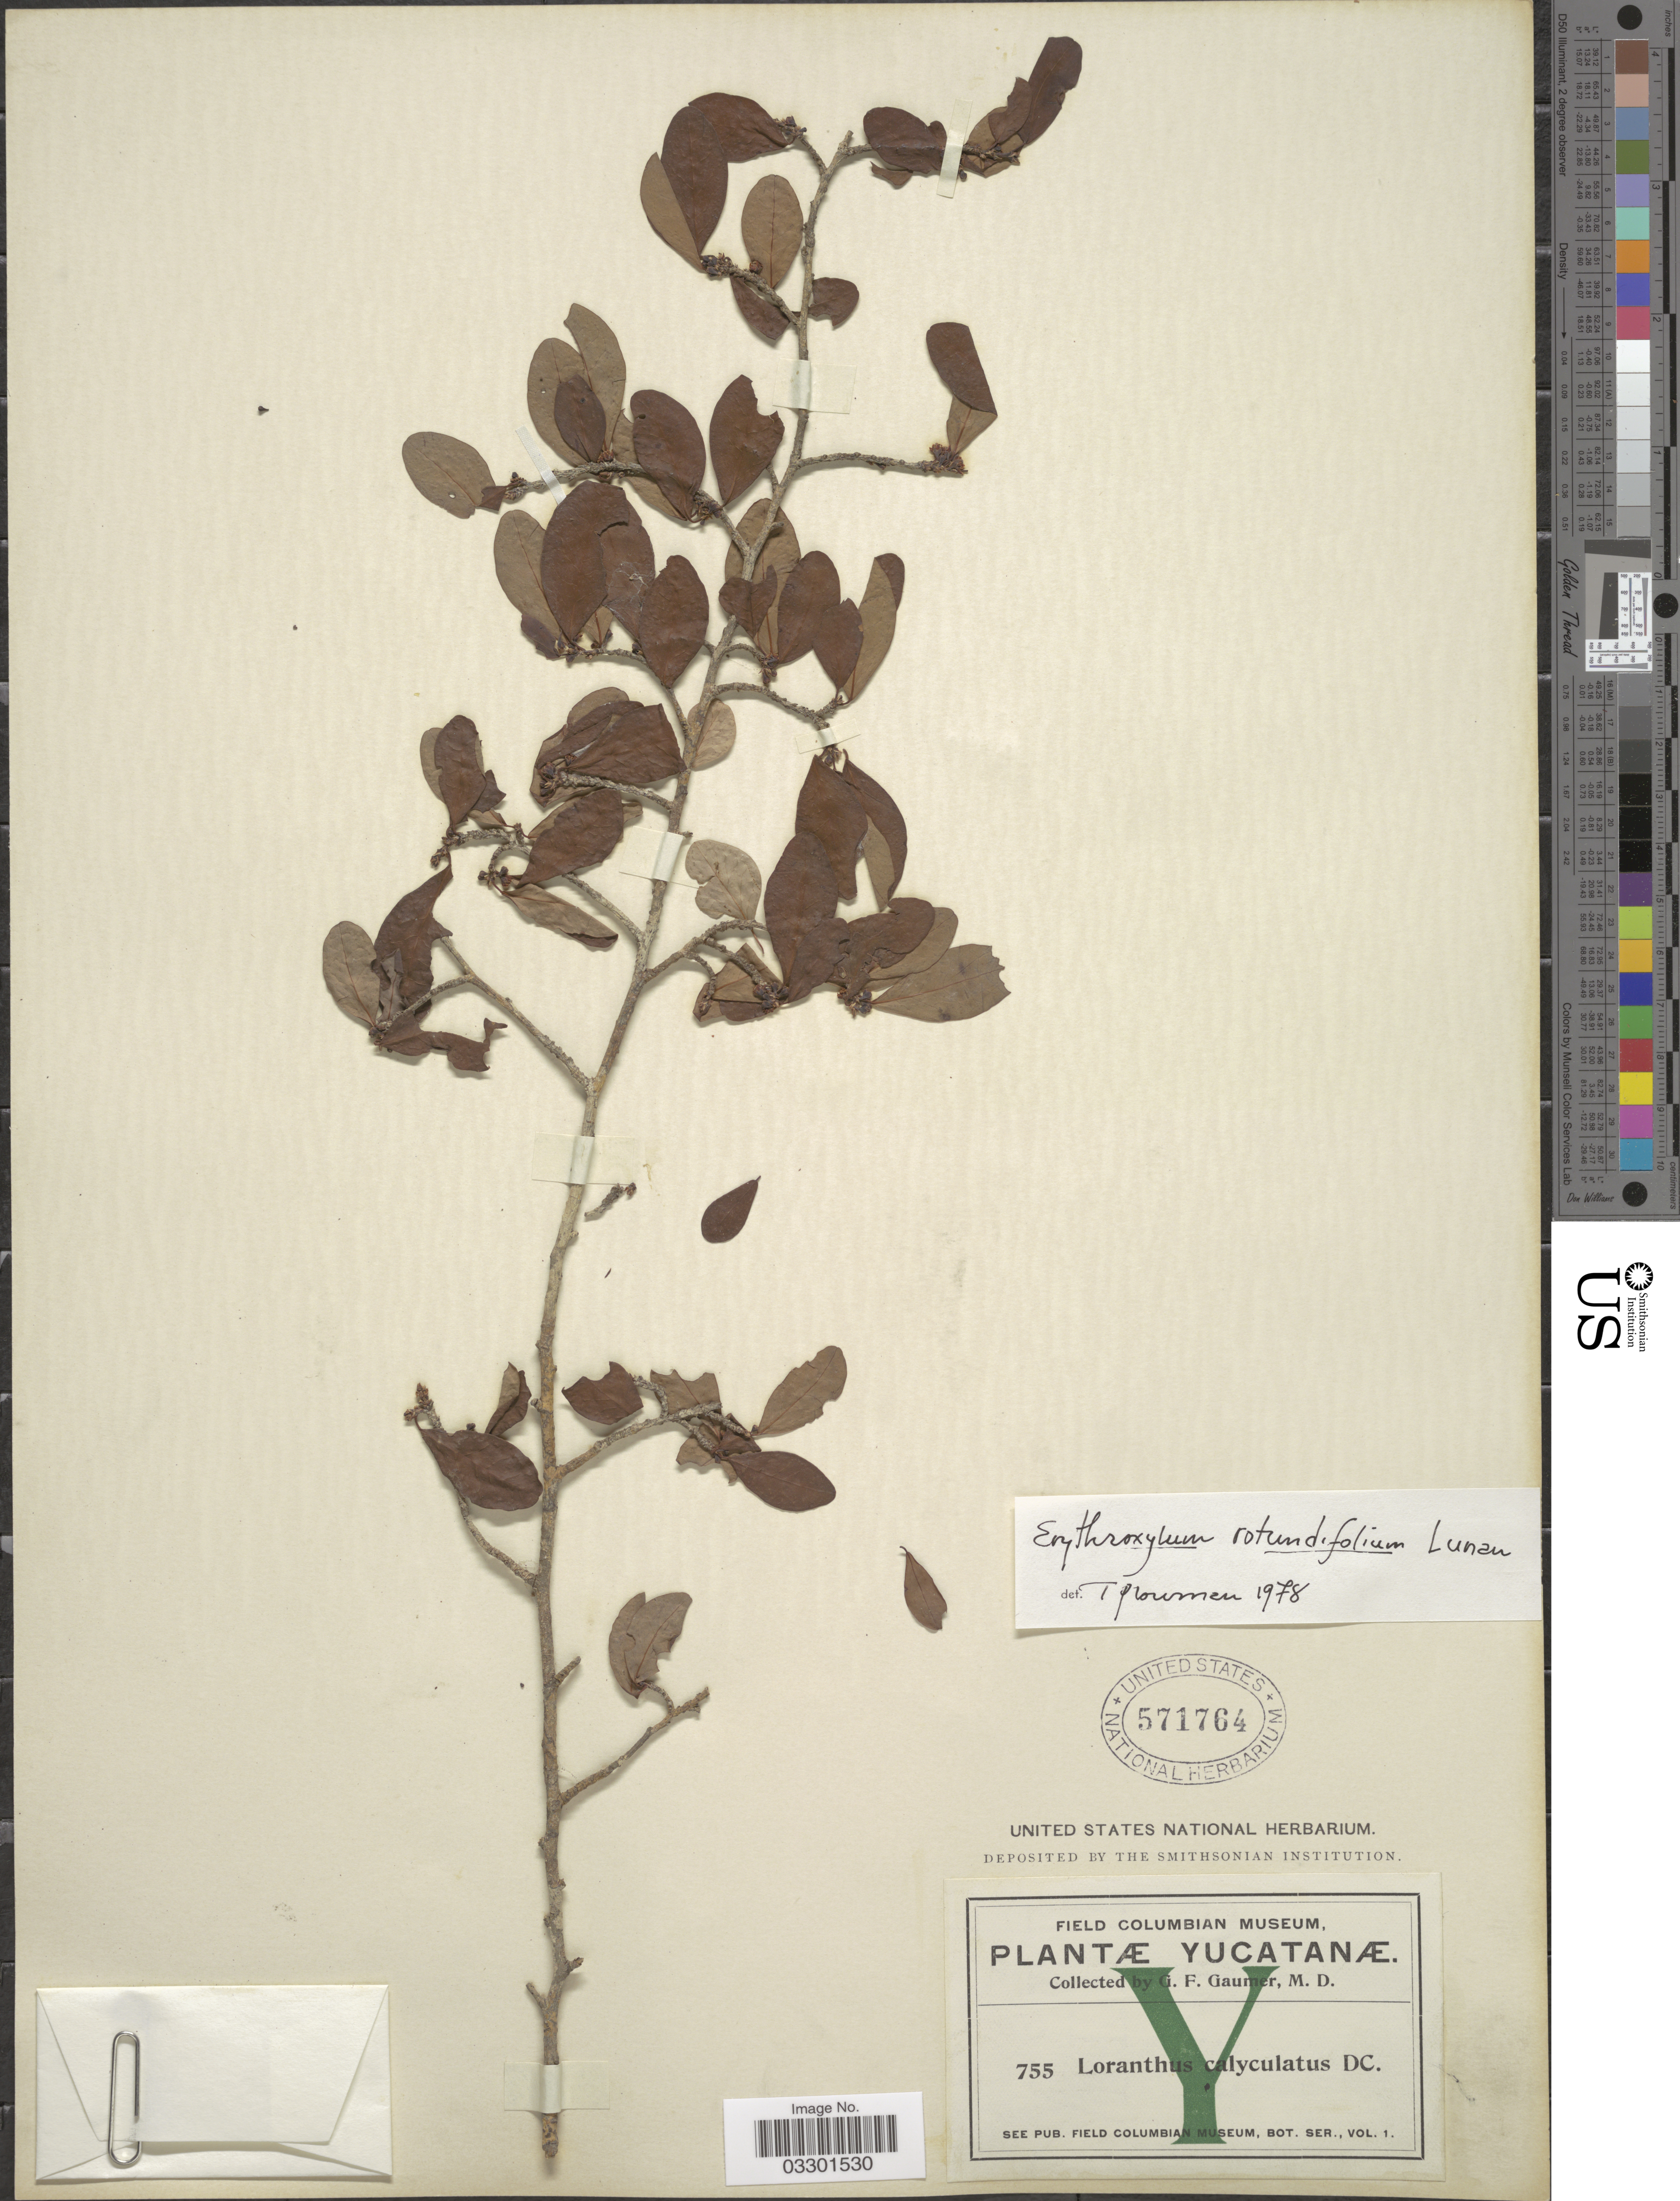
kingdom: Plantae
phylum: Tracheophyta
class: Magnoliopsida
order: Malpighiales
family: Erythroxylaceae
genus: Erythroxylum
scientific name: Erythroxylum rotundifolium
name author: Lunan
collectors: G. F. Gaumer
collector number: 755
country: Mexico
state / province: Yucatán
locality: Yucatanae.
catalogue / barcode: US 571764